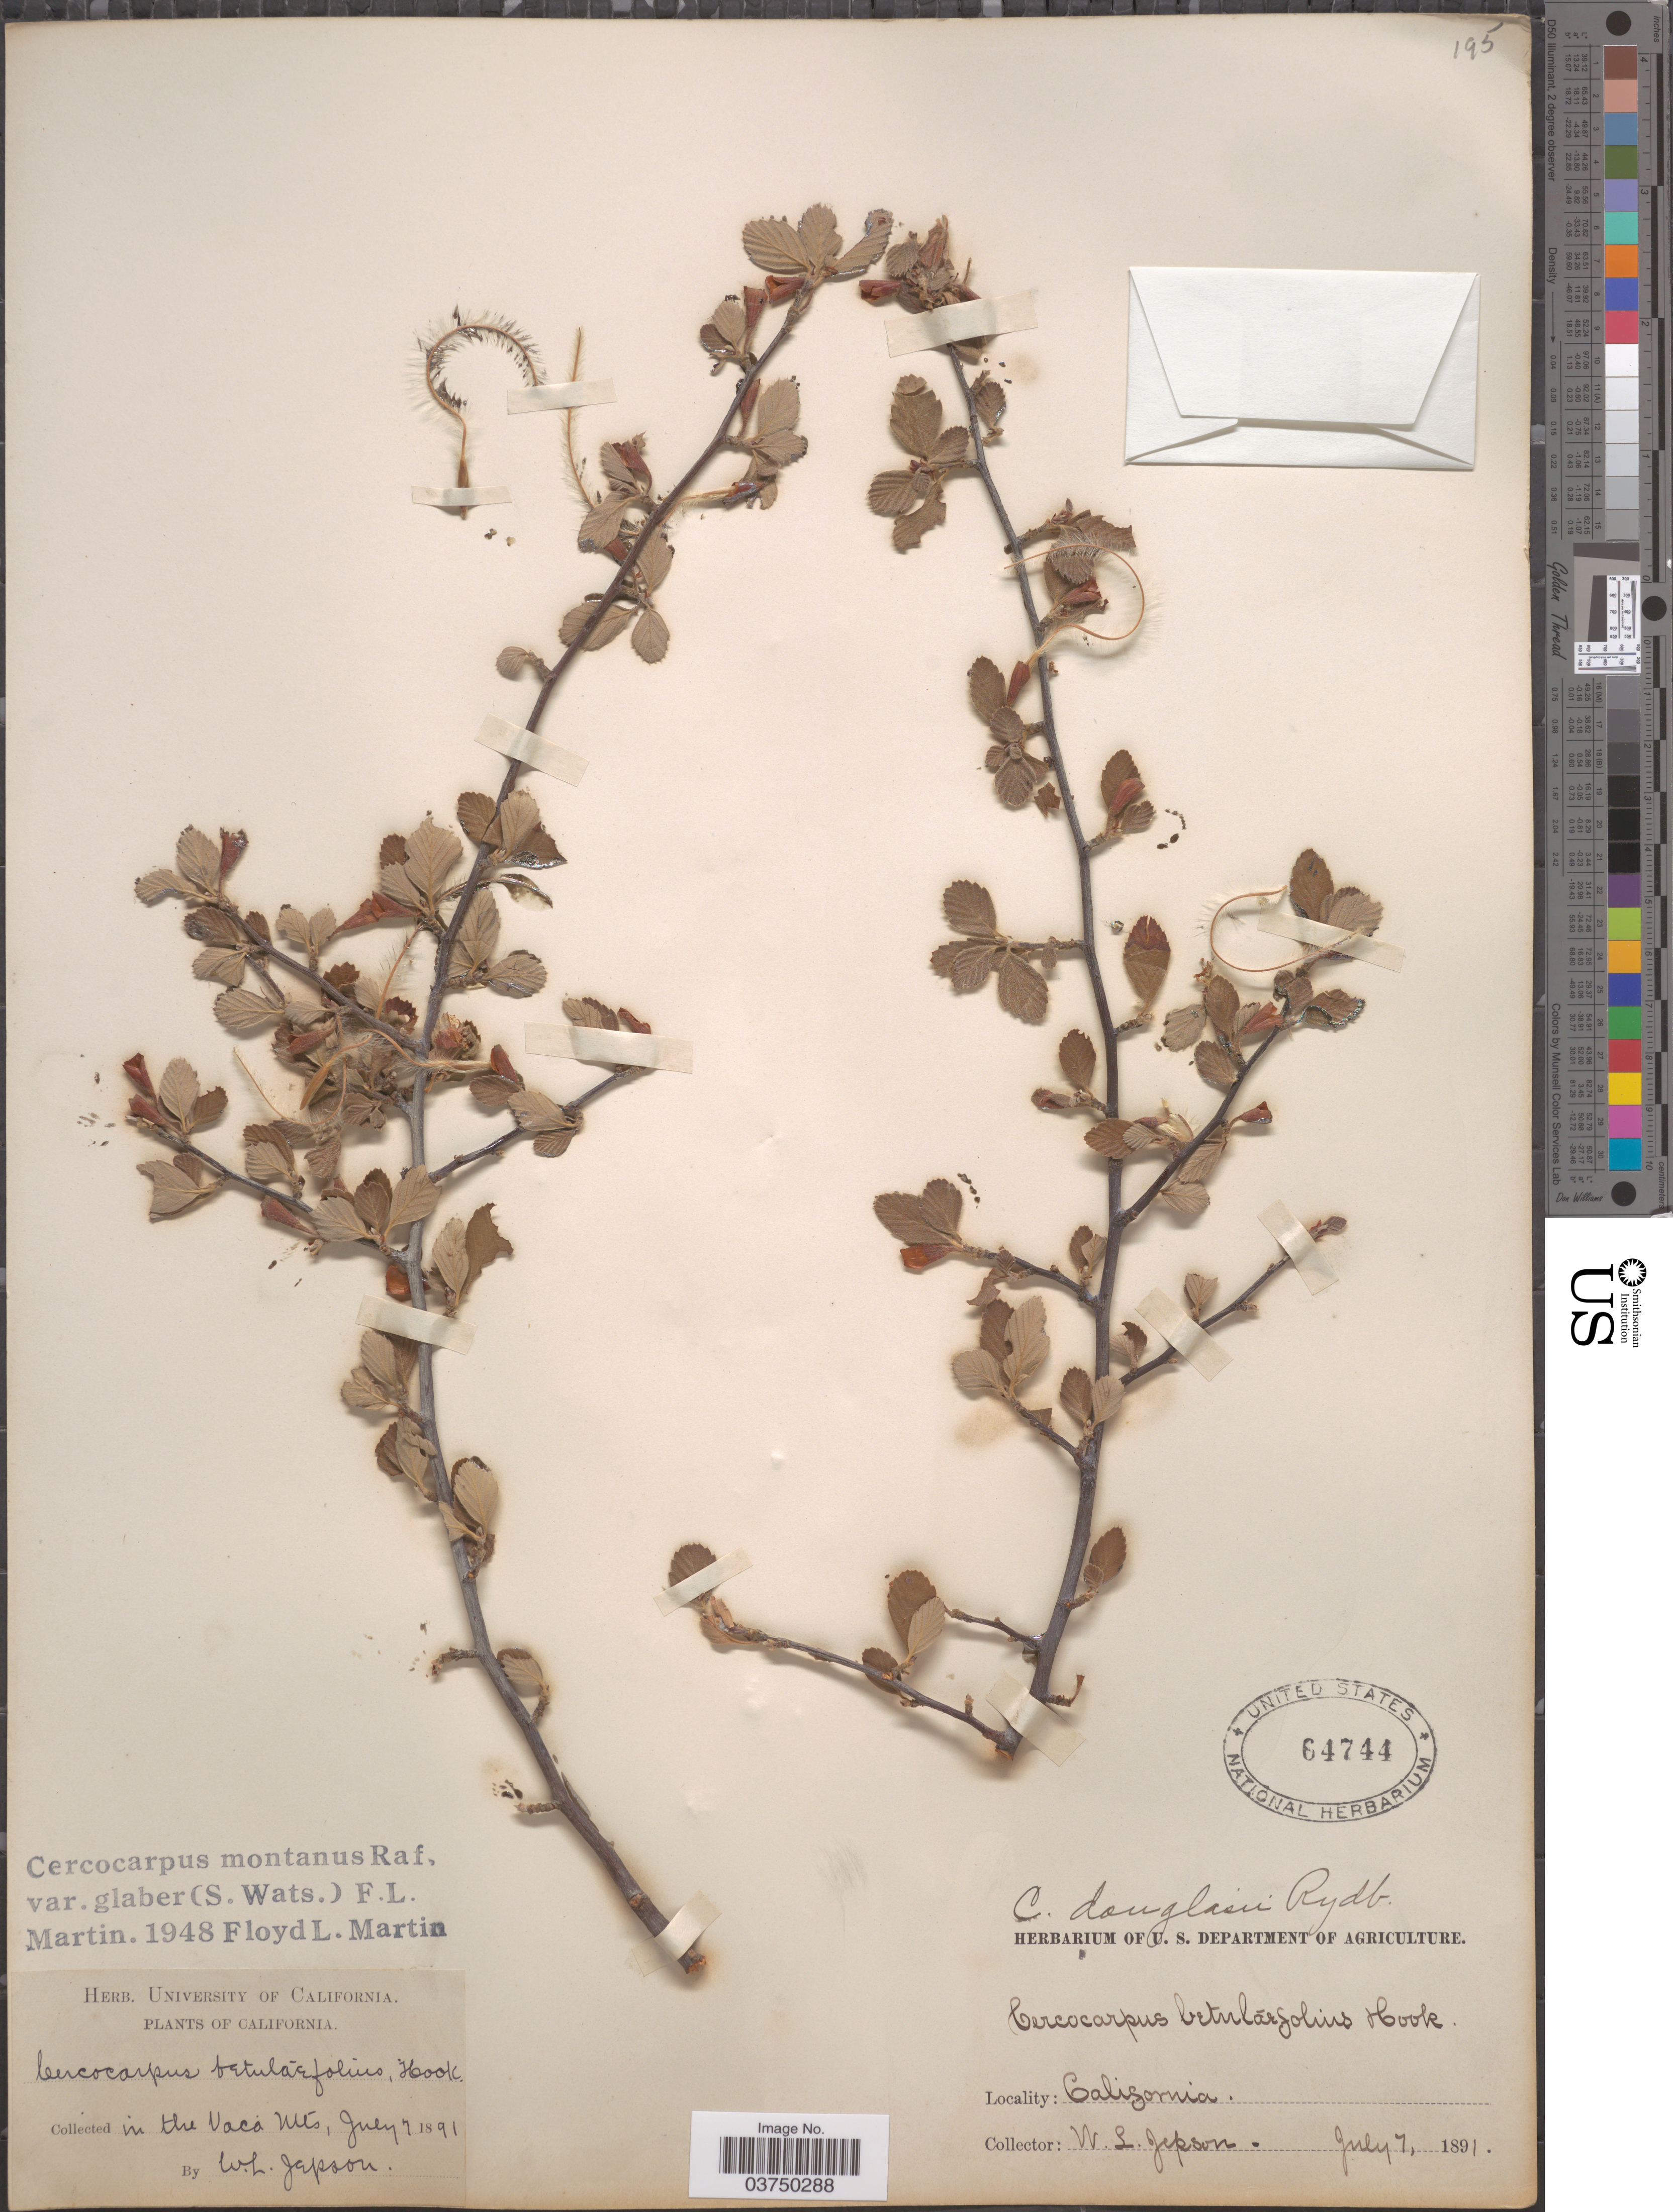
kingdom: Plantae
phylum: Tracheophyta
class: Magnoliopsida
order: Rosales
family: Rosaceae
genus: Cercocarpus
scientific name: Cercocarpus montanus var. glaber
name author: (S. Watson) F.L. Martin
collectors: W. L. Jepson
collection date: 1891-07-07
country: United States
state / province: California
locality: In the Vaca Mts.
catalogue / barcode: US 64744